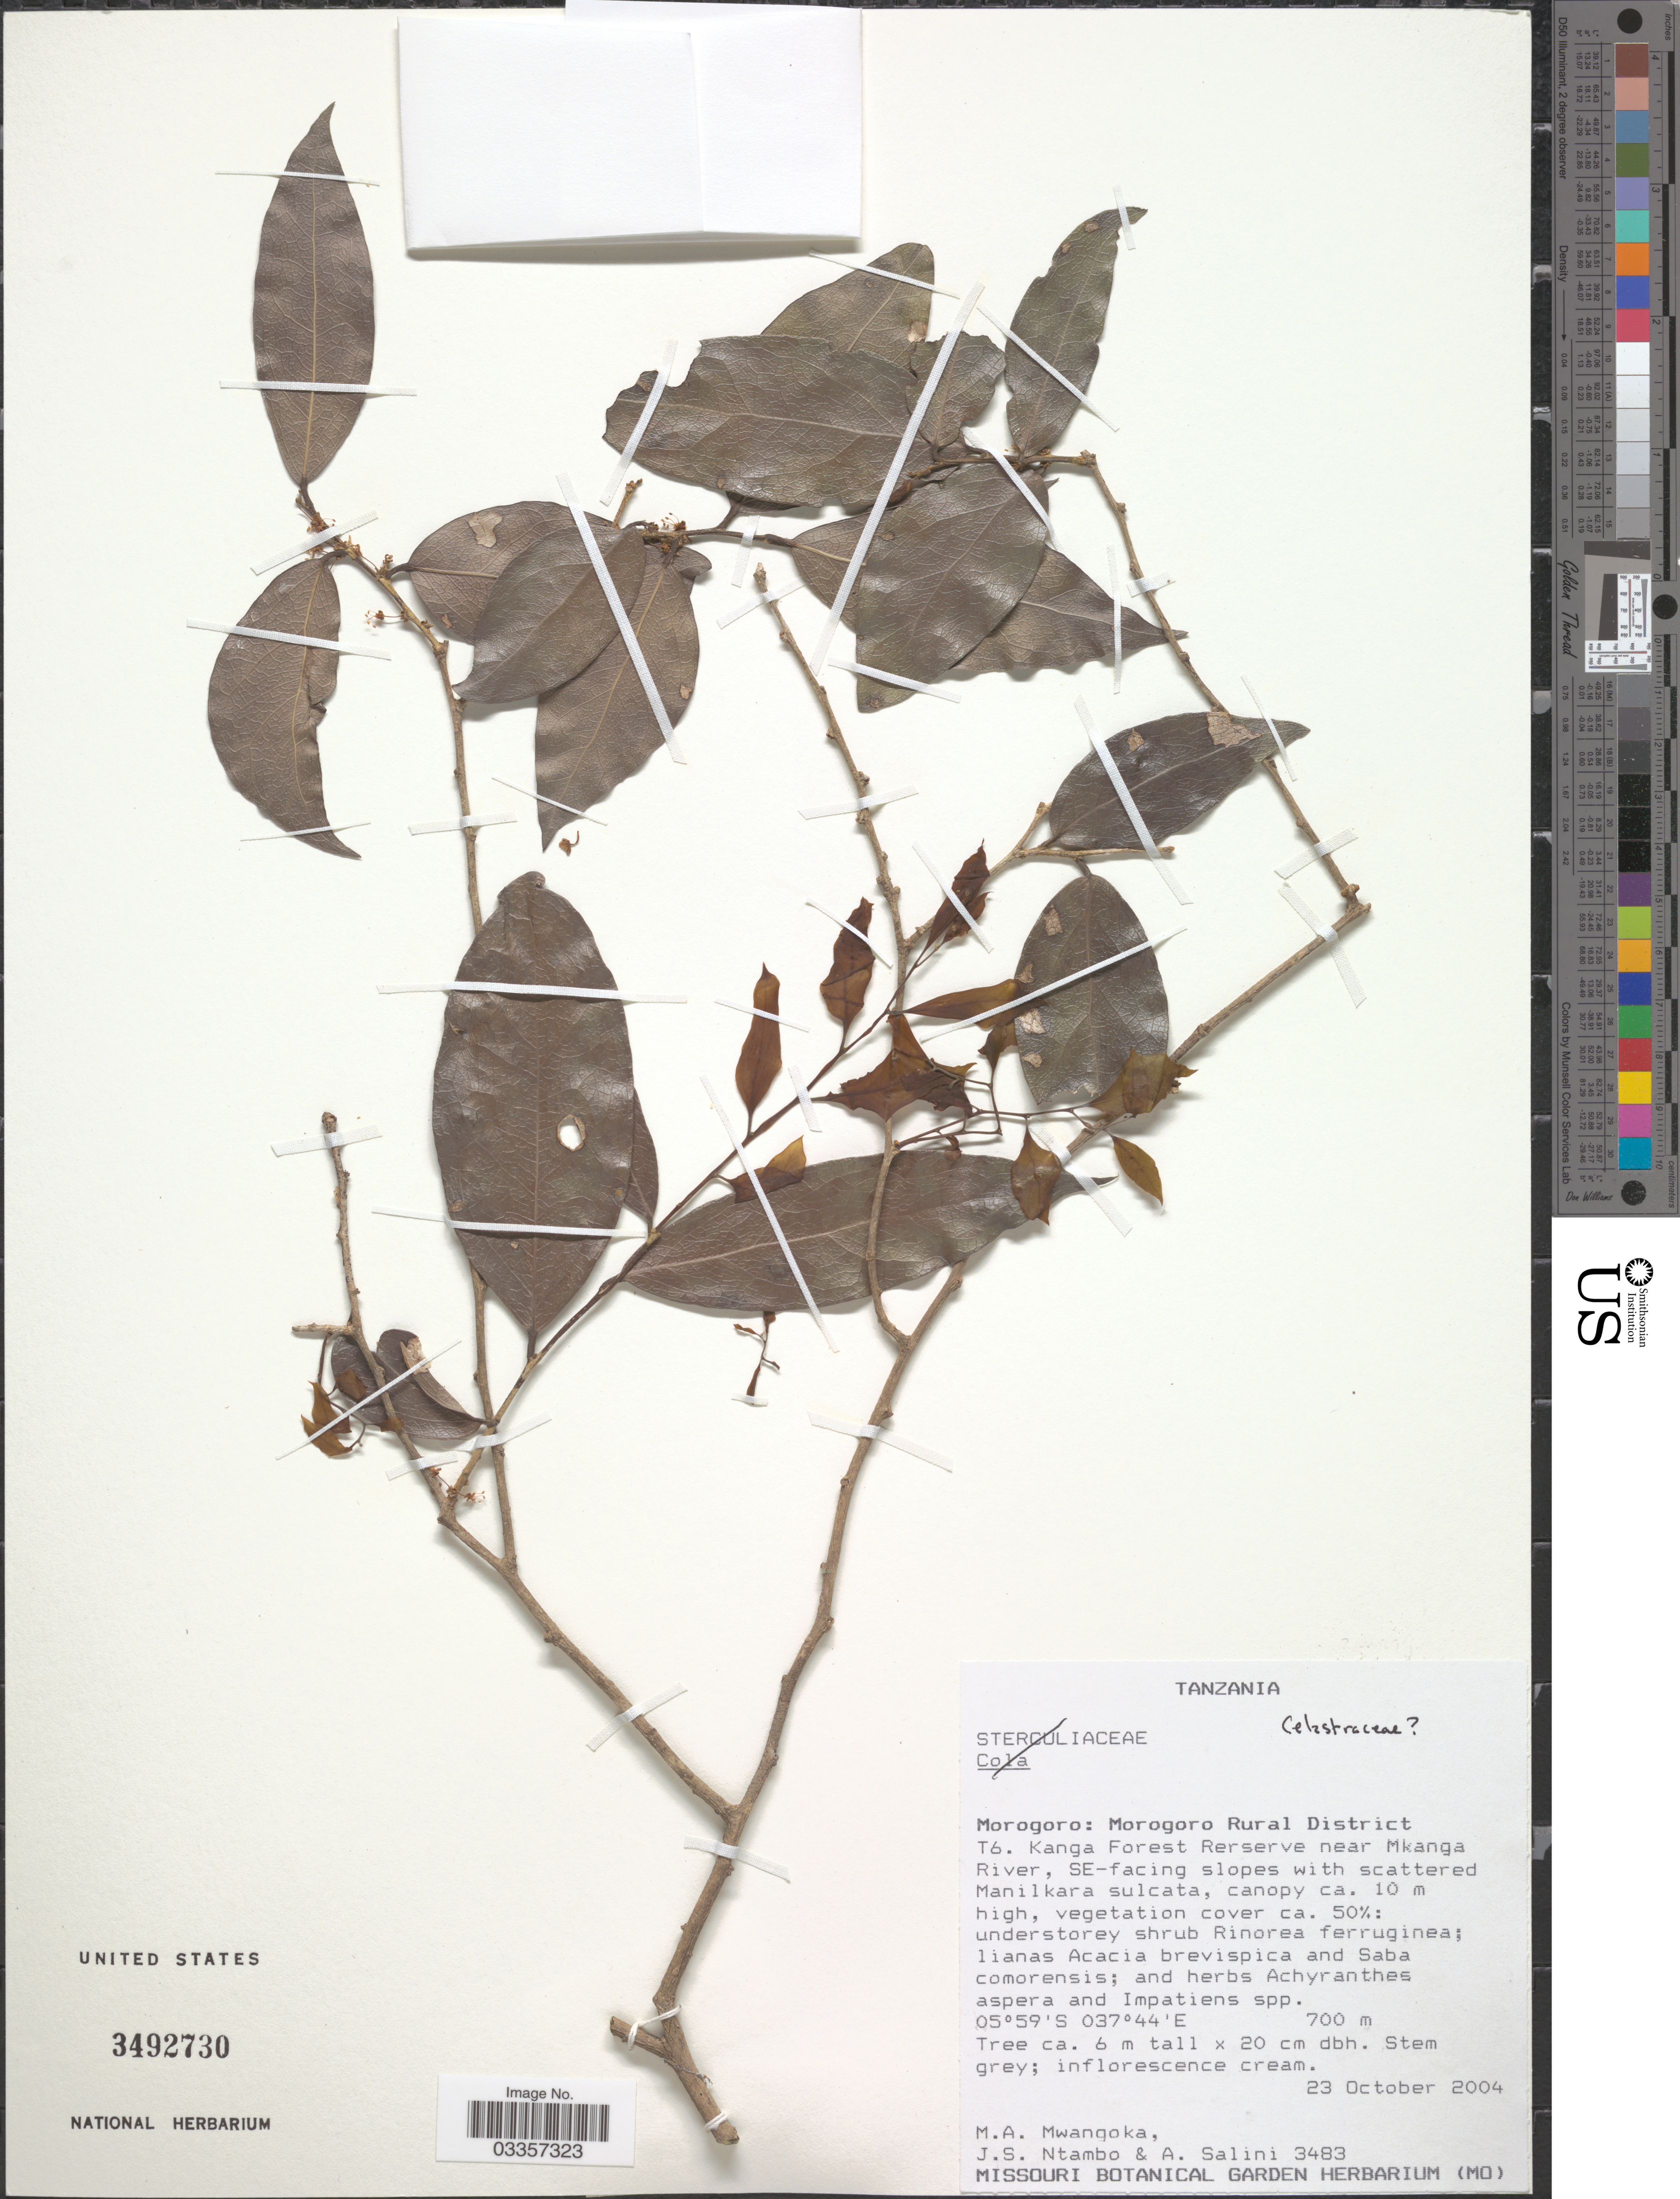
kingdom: Plantae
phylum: Tracheophyta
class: Magnoliopsida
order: Celastrales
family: Celastraceae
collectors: M. A. Mwangoka, J. Ntambo & A. Salini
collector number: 3483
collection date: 2004-10-23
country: Tanzania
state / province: Morogoro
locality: Morogoro Rural District T6. Kanga Forest Reserve near Mkanga River, SE-facing slopes.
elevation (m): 700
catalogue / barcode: US 3492730